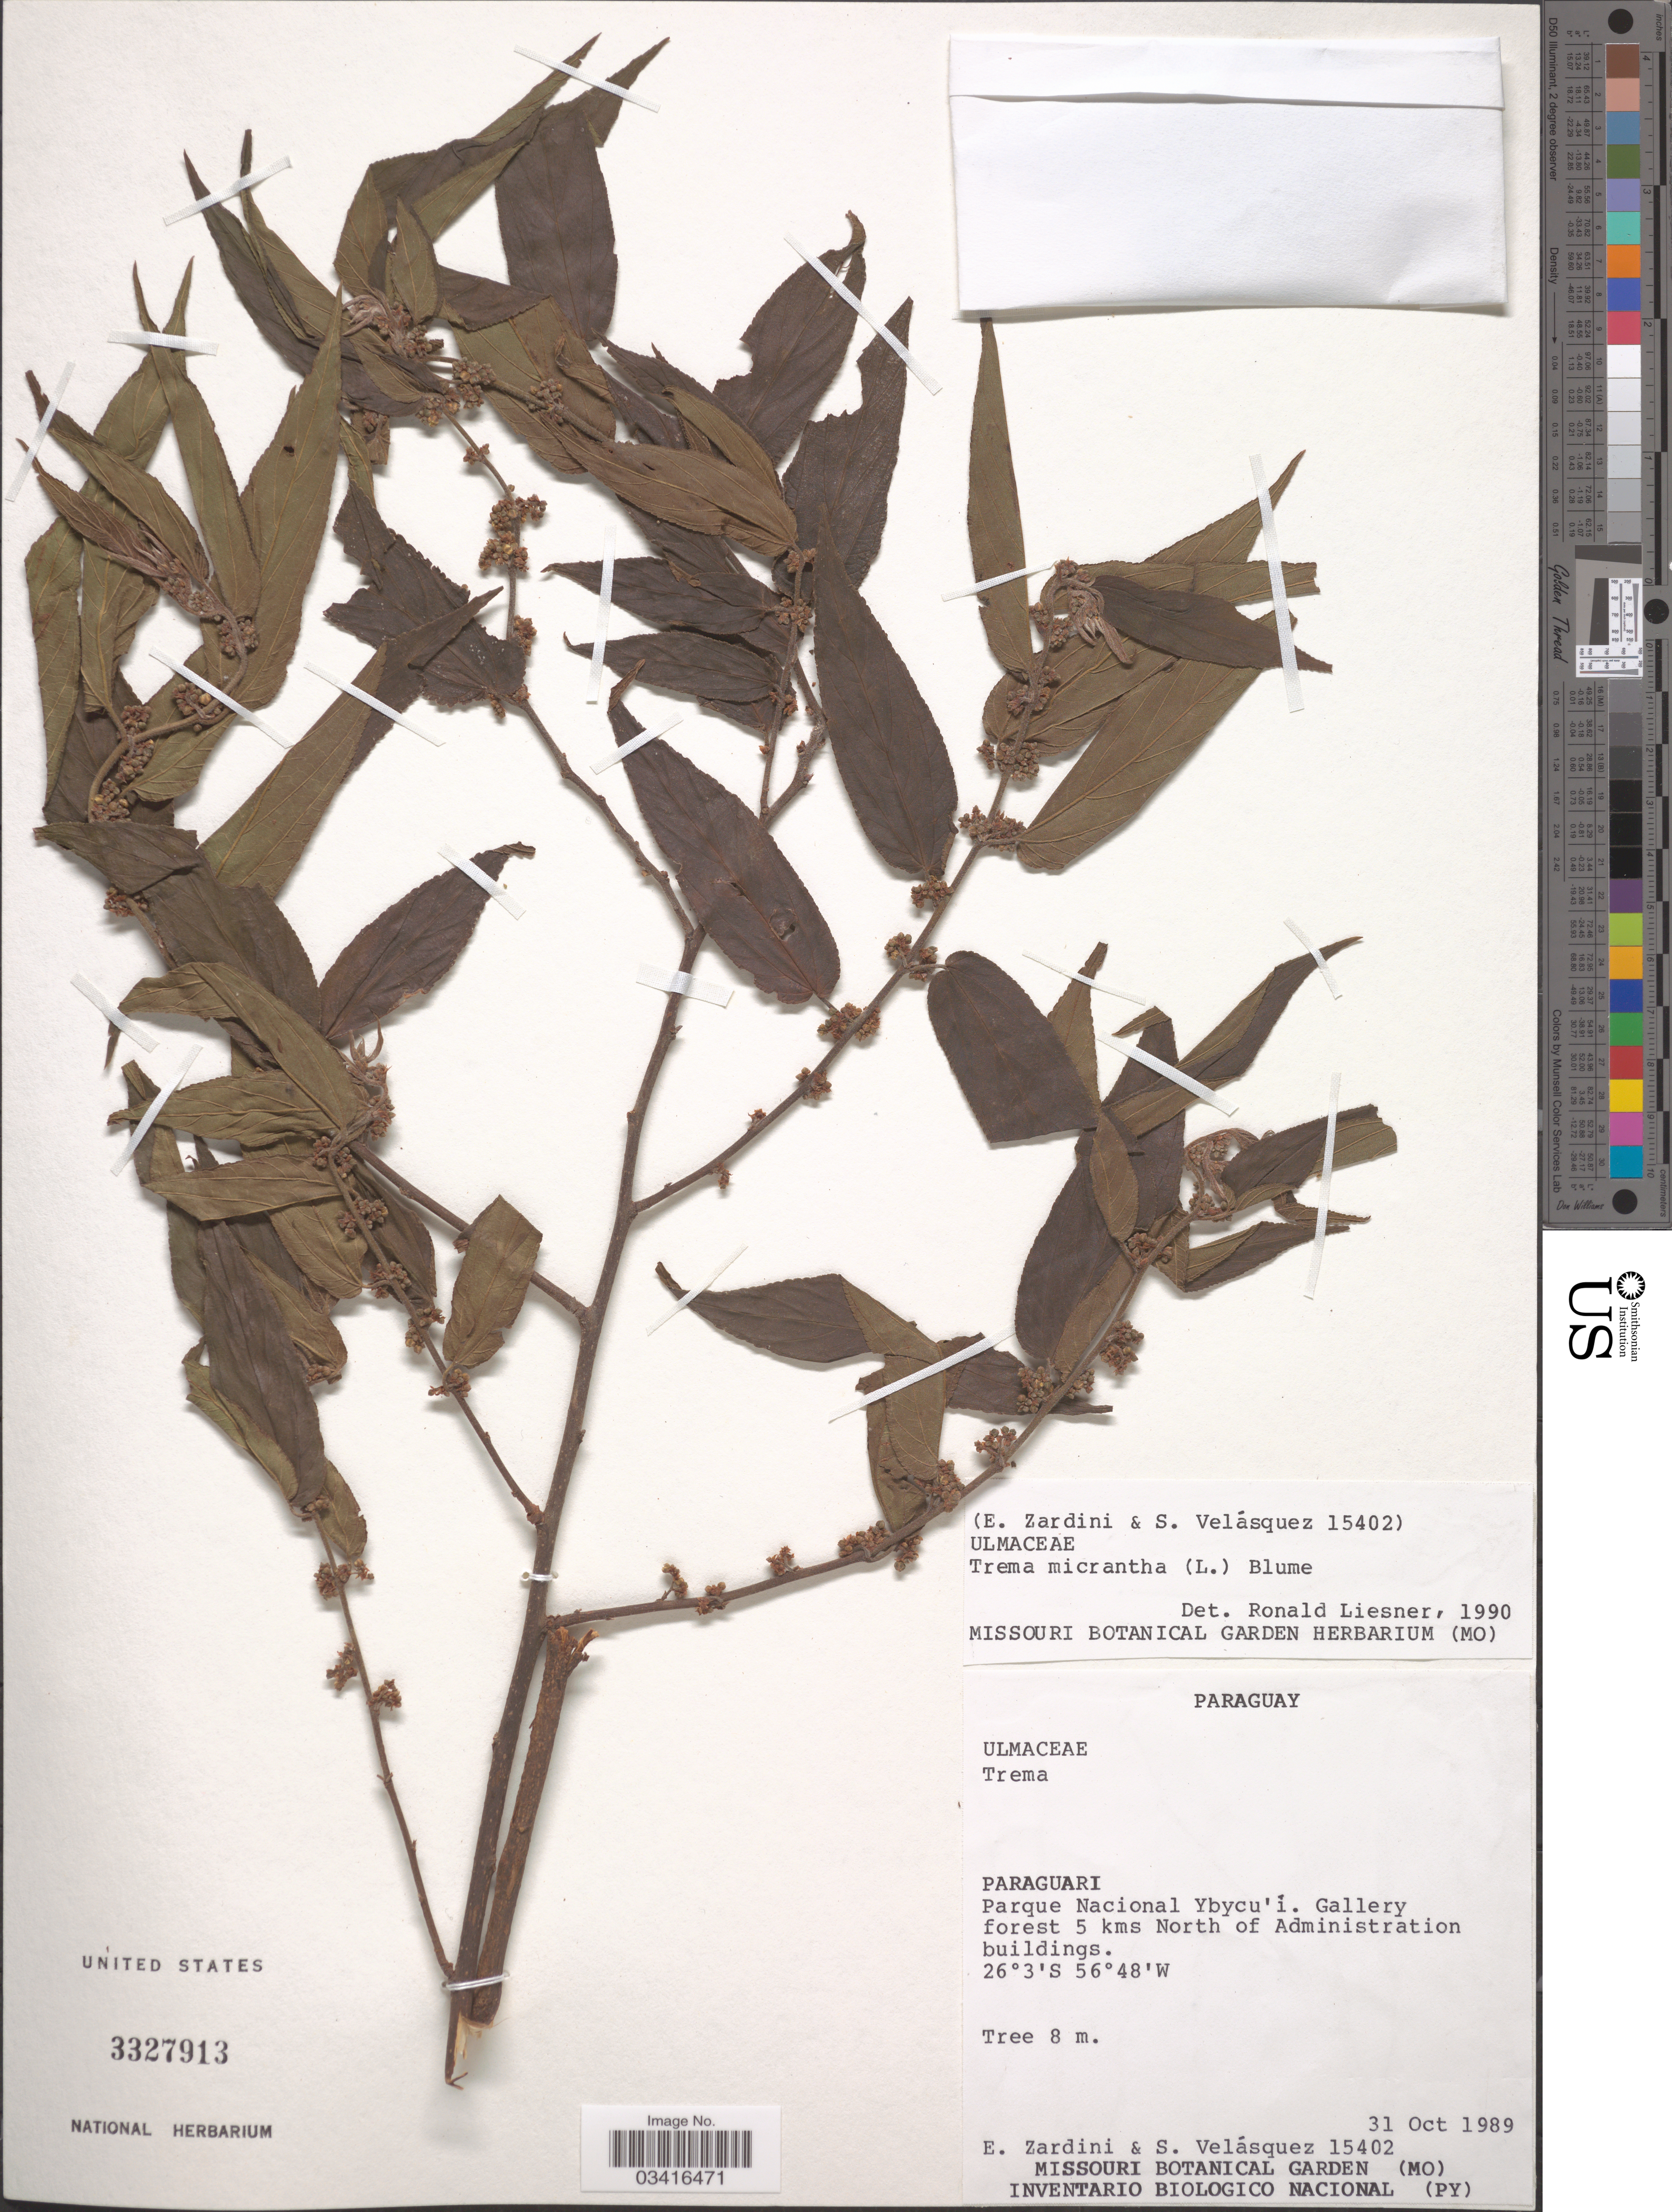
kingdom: Plantae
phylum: Tracheophyta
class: Magnoliopsida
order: Rosales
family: Cannabaceae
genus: Trema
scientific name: Trema micranthum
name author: (L.) Blume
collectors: E. Zardini & S. Velasquez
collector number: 15402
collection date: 1989-10-31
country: Paraguay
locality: Parque Nacional Ybycu'i. Gallery forest 5 kms North of Administration buildings.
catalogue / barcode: US 3327913